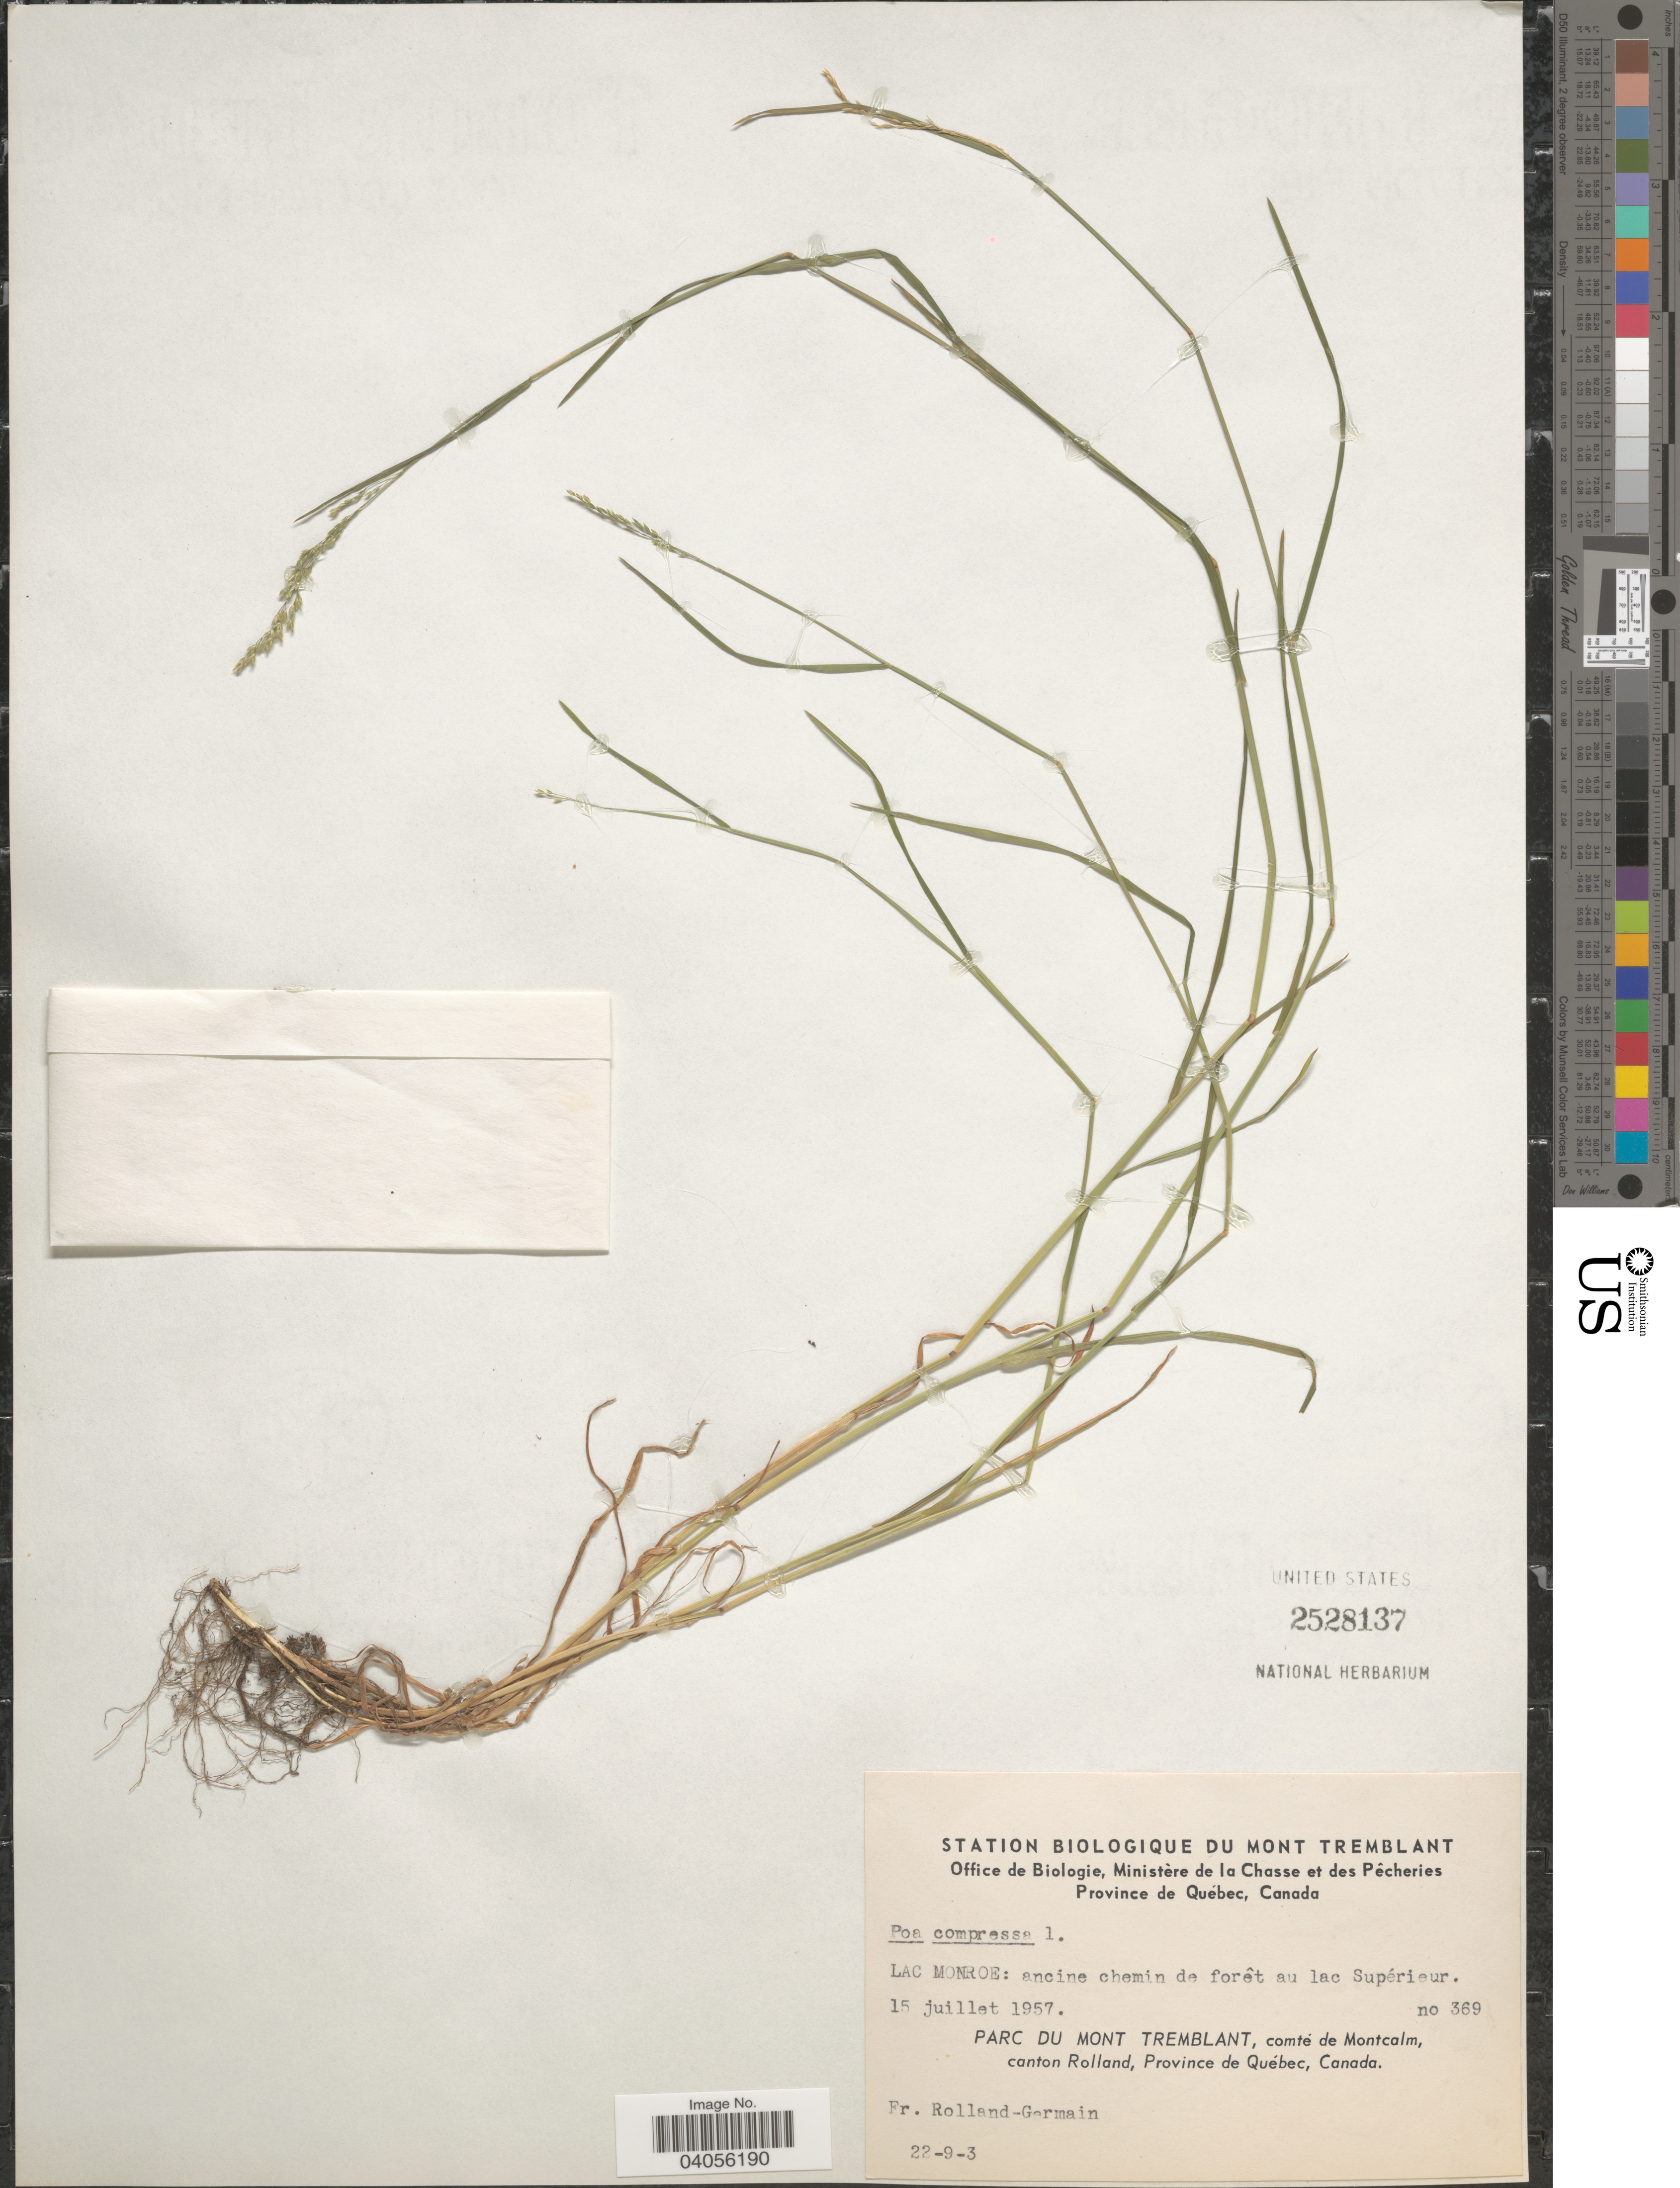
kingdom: Plantae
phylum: Tracheophyta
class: Liliopsida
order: Poales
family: Poaceae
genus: Poa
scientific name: Poa compressa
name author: L.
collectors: Rolland-Germain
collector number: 369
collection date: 1957-07-15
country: Canada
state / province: Quebec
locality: Lac Monroe: encine chemin de forêt au lac Supérieur. Parc du Mont Tremblant, comté de Montcalm, canton Rolland.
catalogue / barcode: US 2528137